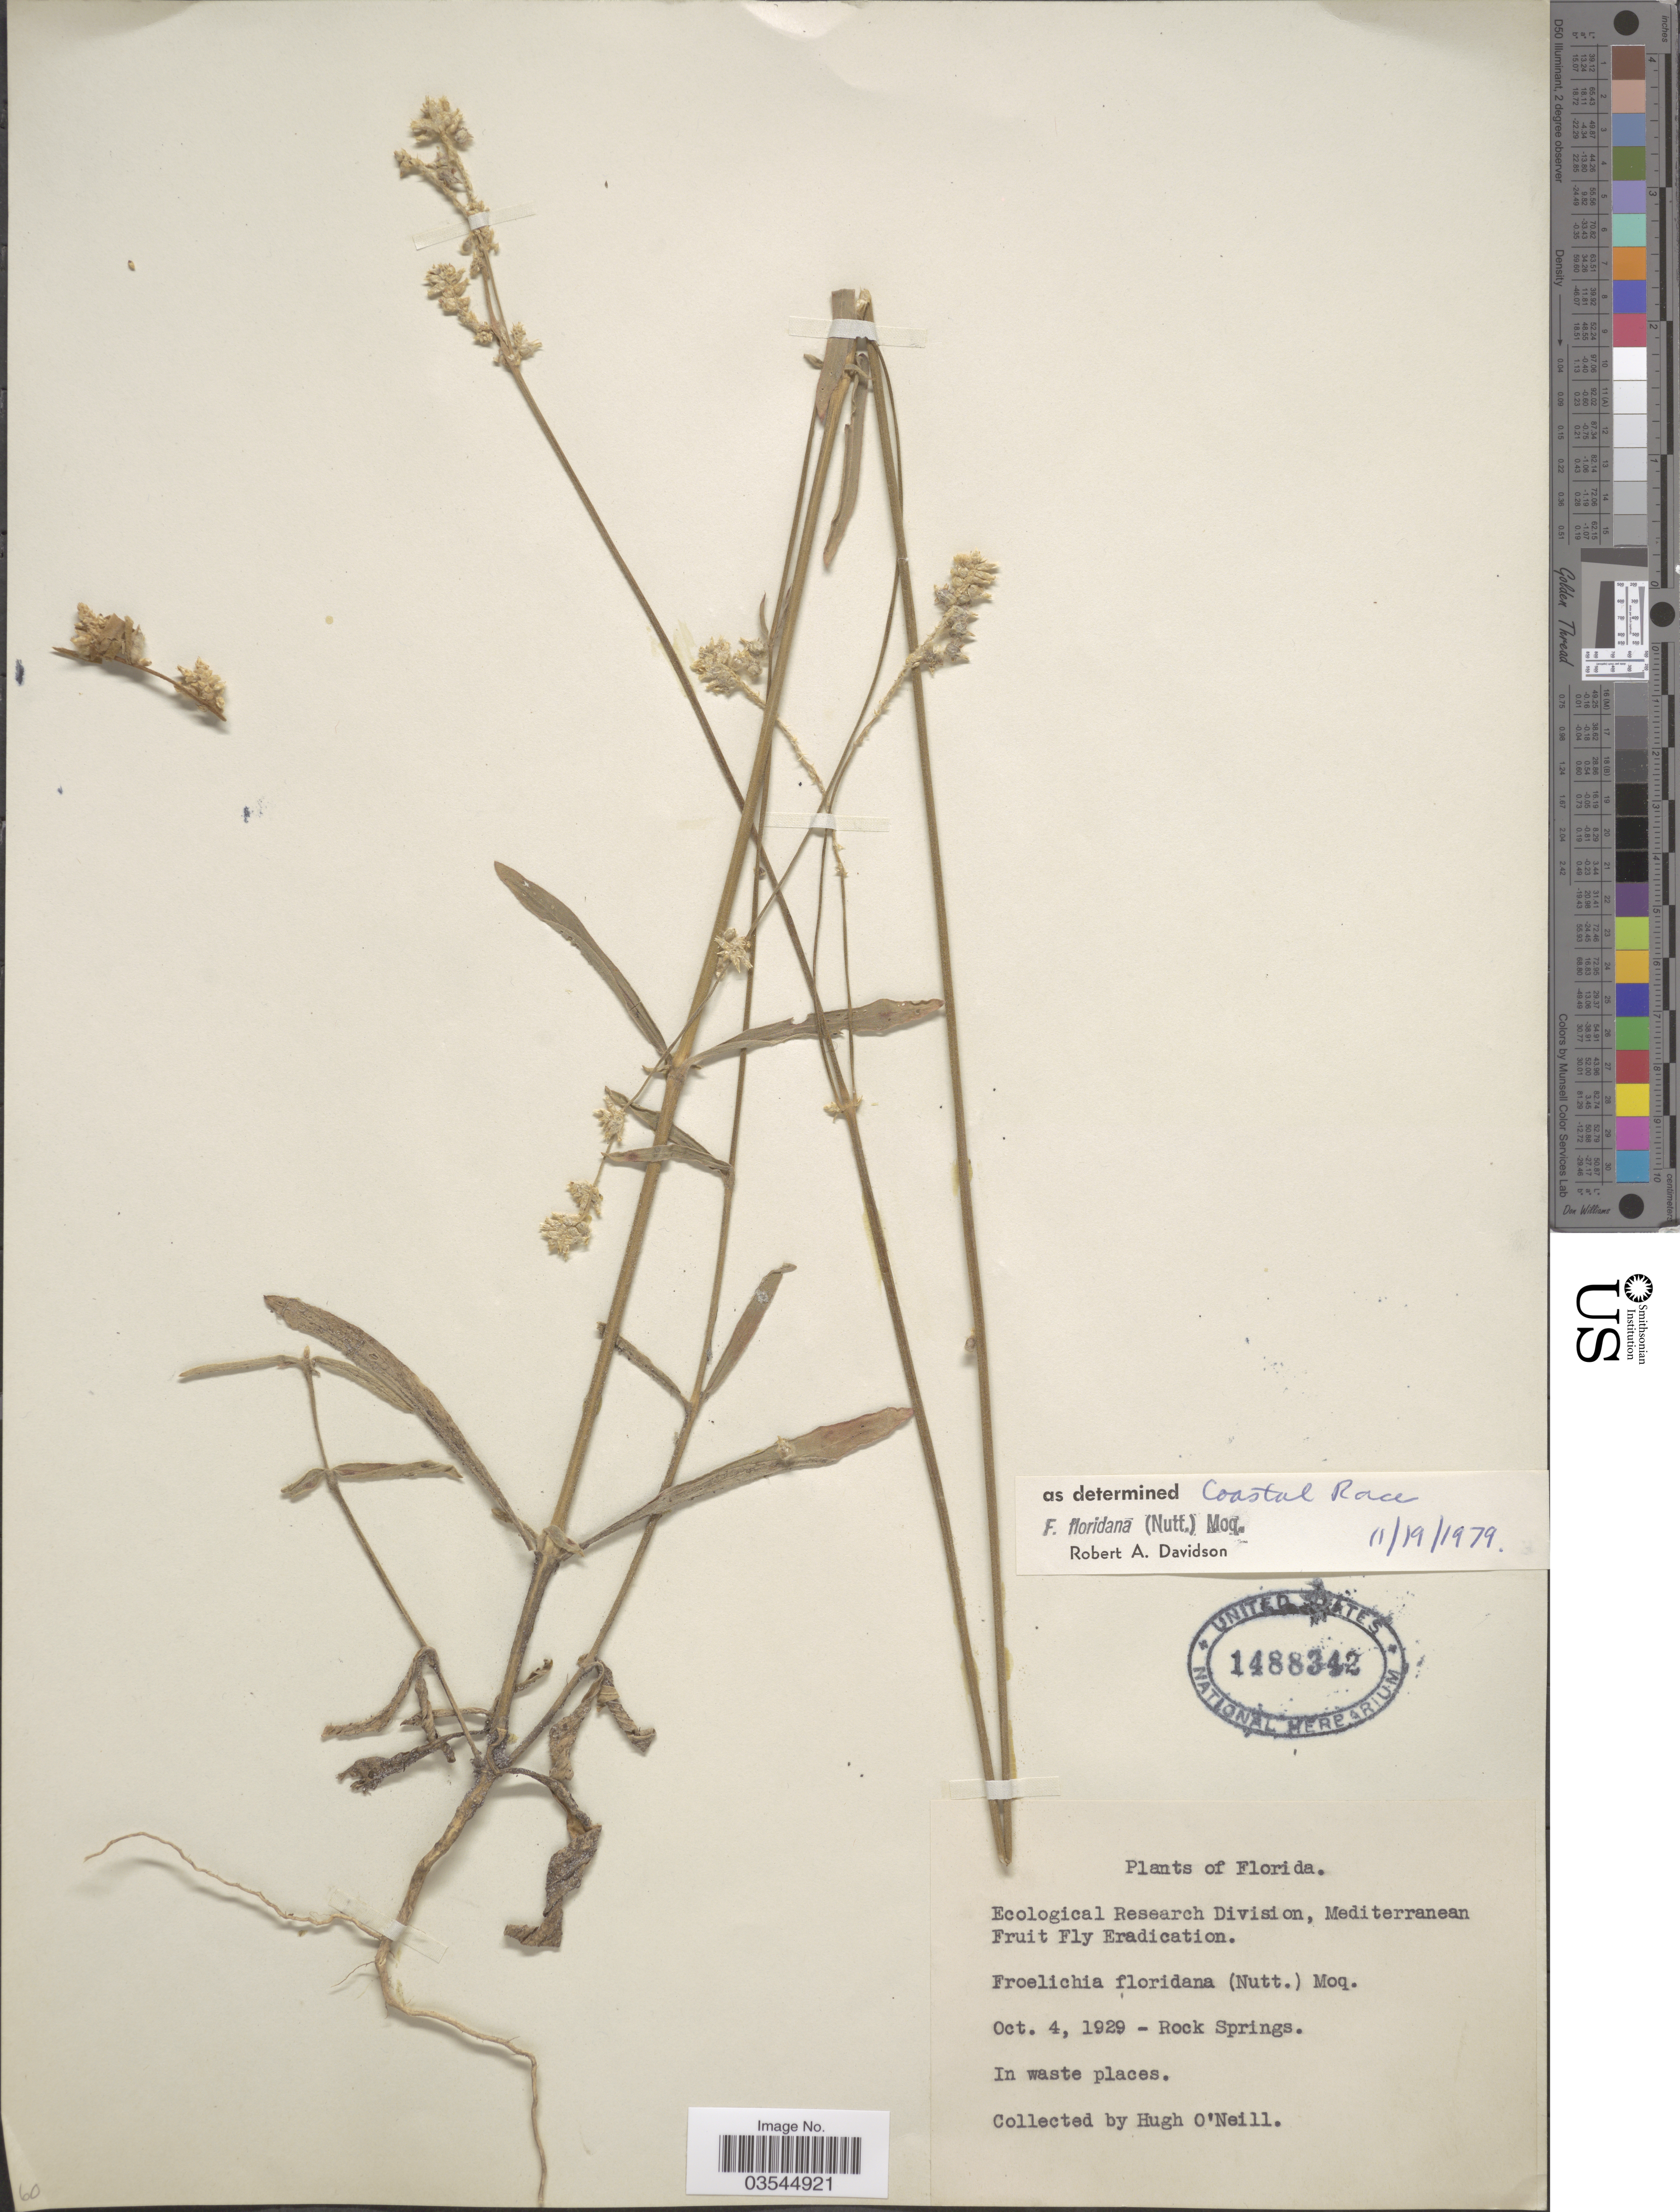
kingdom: Plantae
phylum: Tracheophyta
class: Magnoliopsida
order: Caryophyllales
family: Amaranthaceae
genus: Froelichia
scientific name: Froelichia floridana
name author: (Nutt.) Moq.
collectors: H. O'Neill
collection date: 1929-10-04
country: United States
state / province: Florida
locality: Rock Springs.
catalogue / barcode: US 1488342